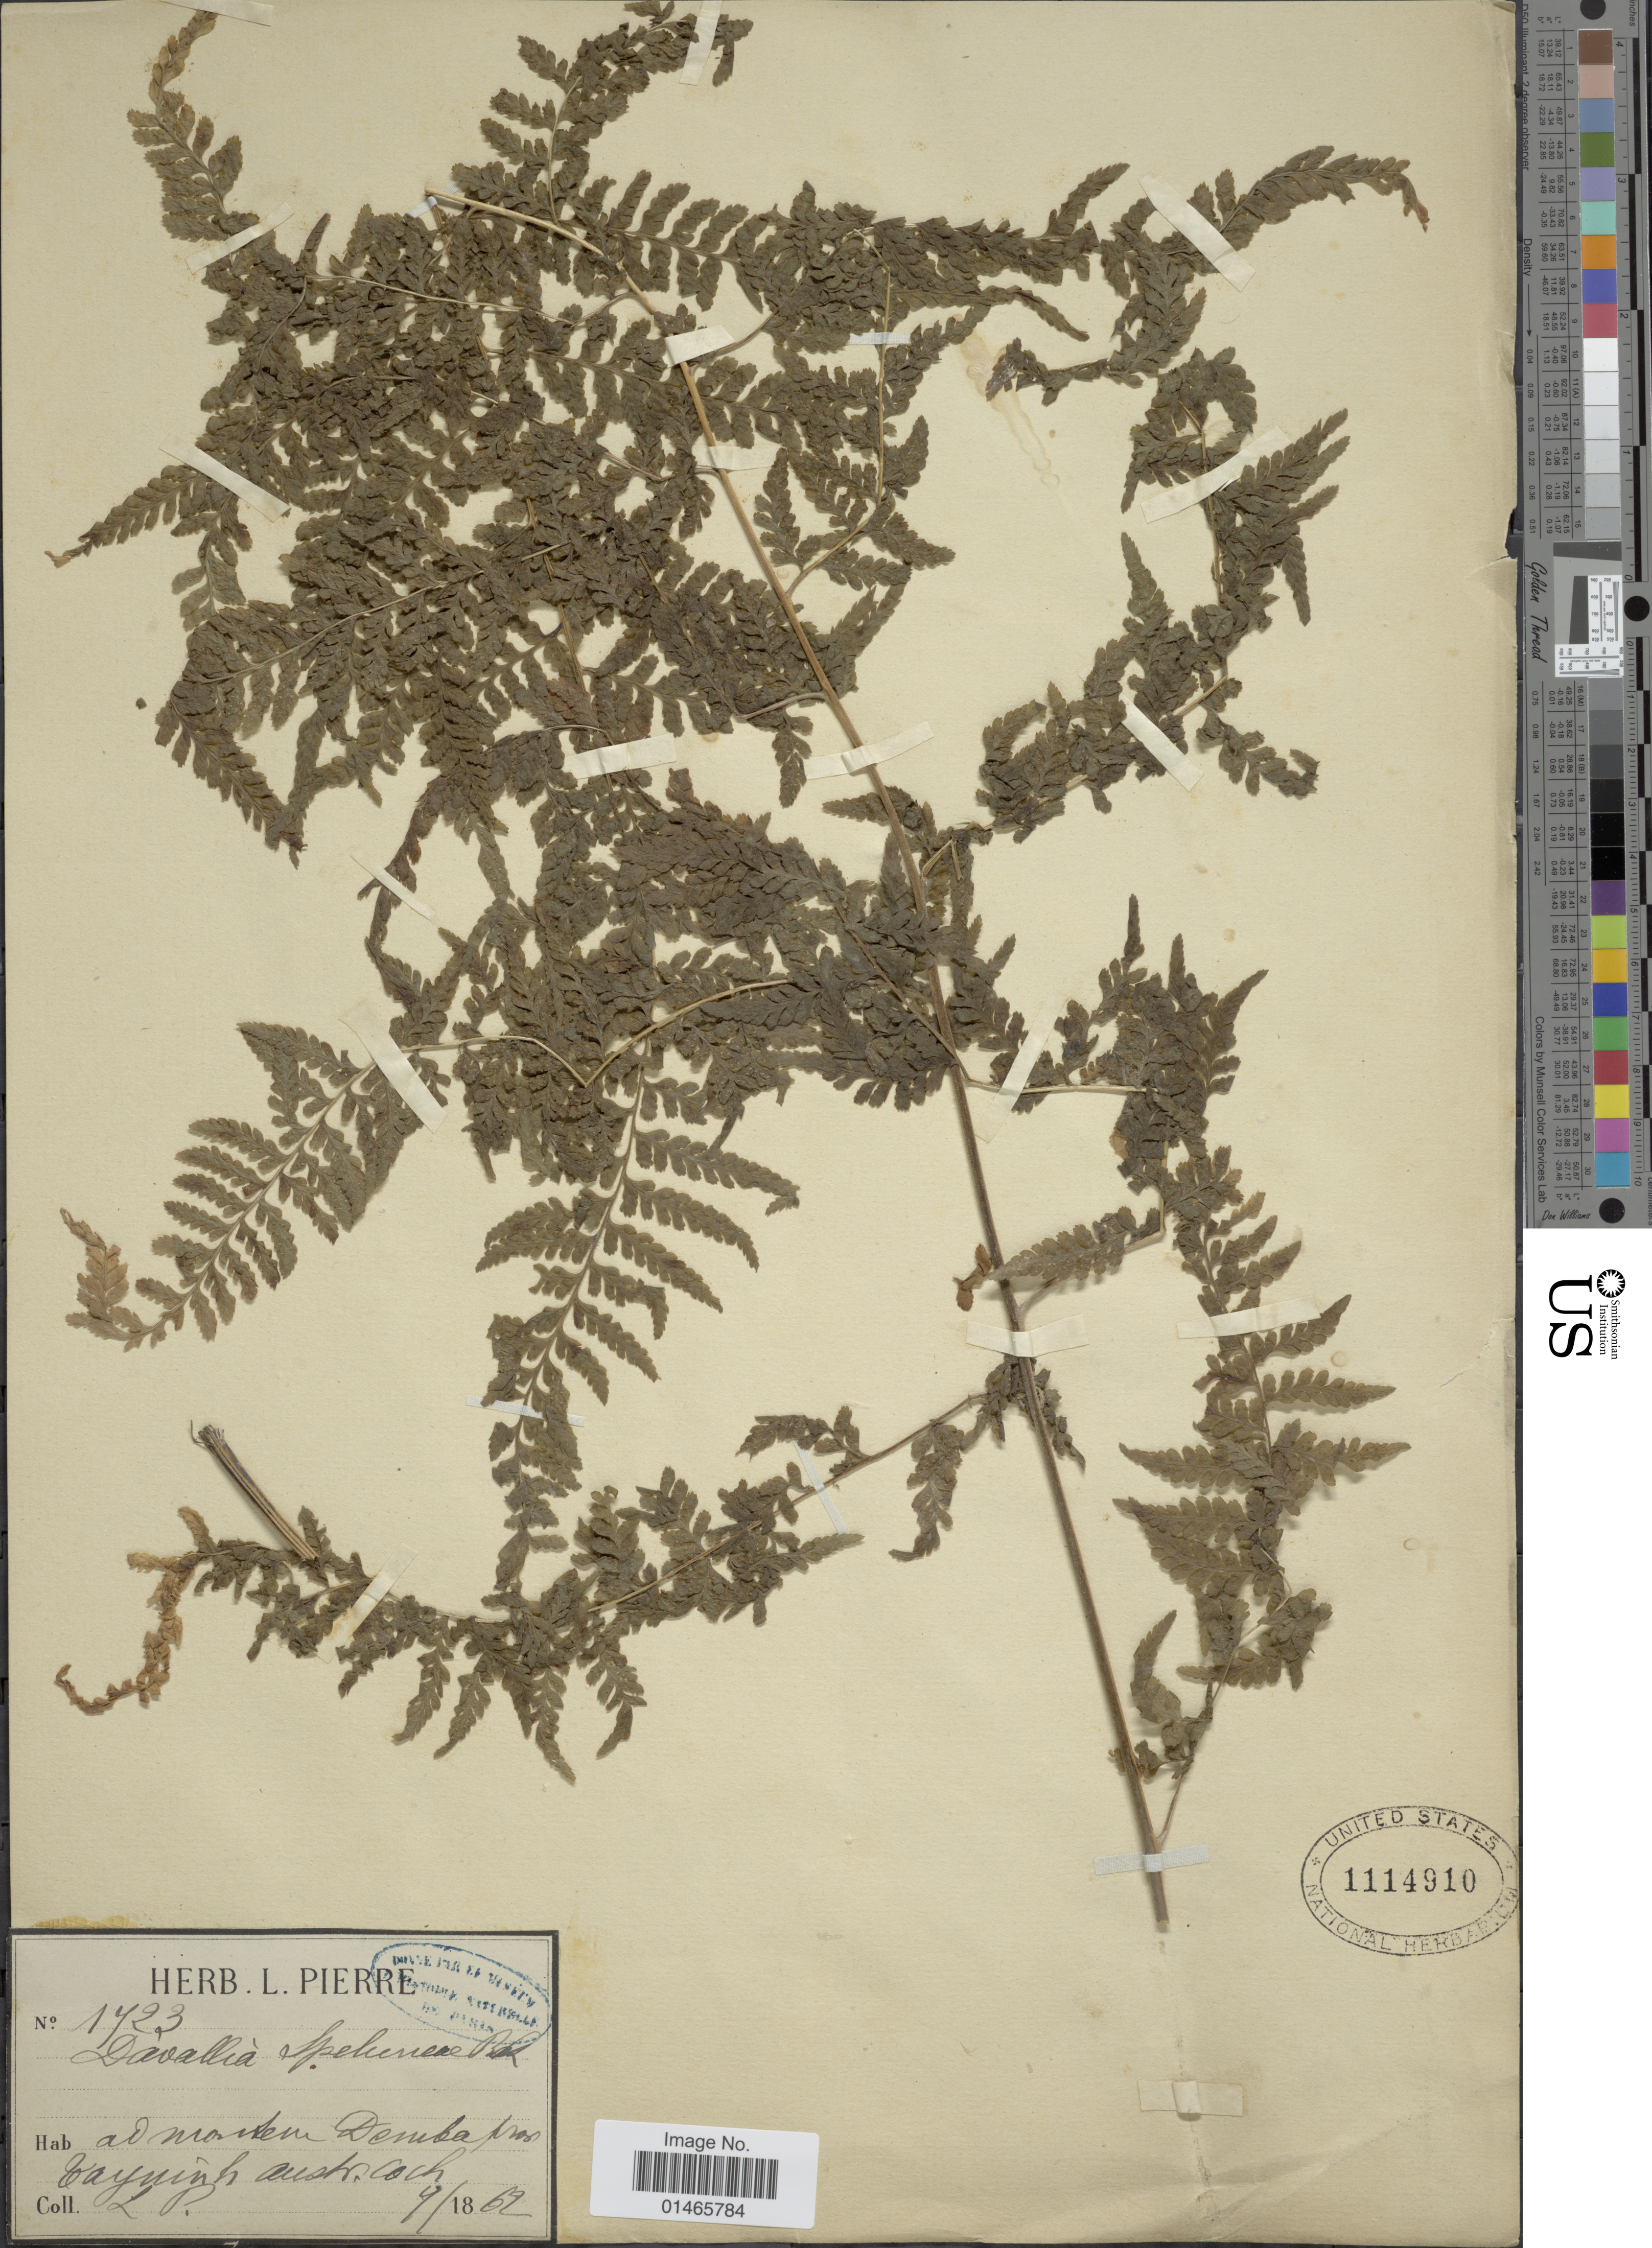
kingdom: Plantae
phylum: Tracheophyta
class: Polypodiopsida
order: Polypodiales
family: Dennstaedtiaceae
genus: Microlepia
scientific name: Microlepia speluncae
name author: (L.) T. Moore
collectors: L. Pierre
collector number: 1423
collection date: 1862-09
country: Vietnam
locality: Ad montem Deon ba in prov. Tayninh austr. Coch. [At Deon Ba mountain in Tay Ninh province, south Cochinchina]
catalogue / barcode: US 1114910